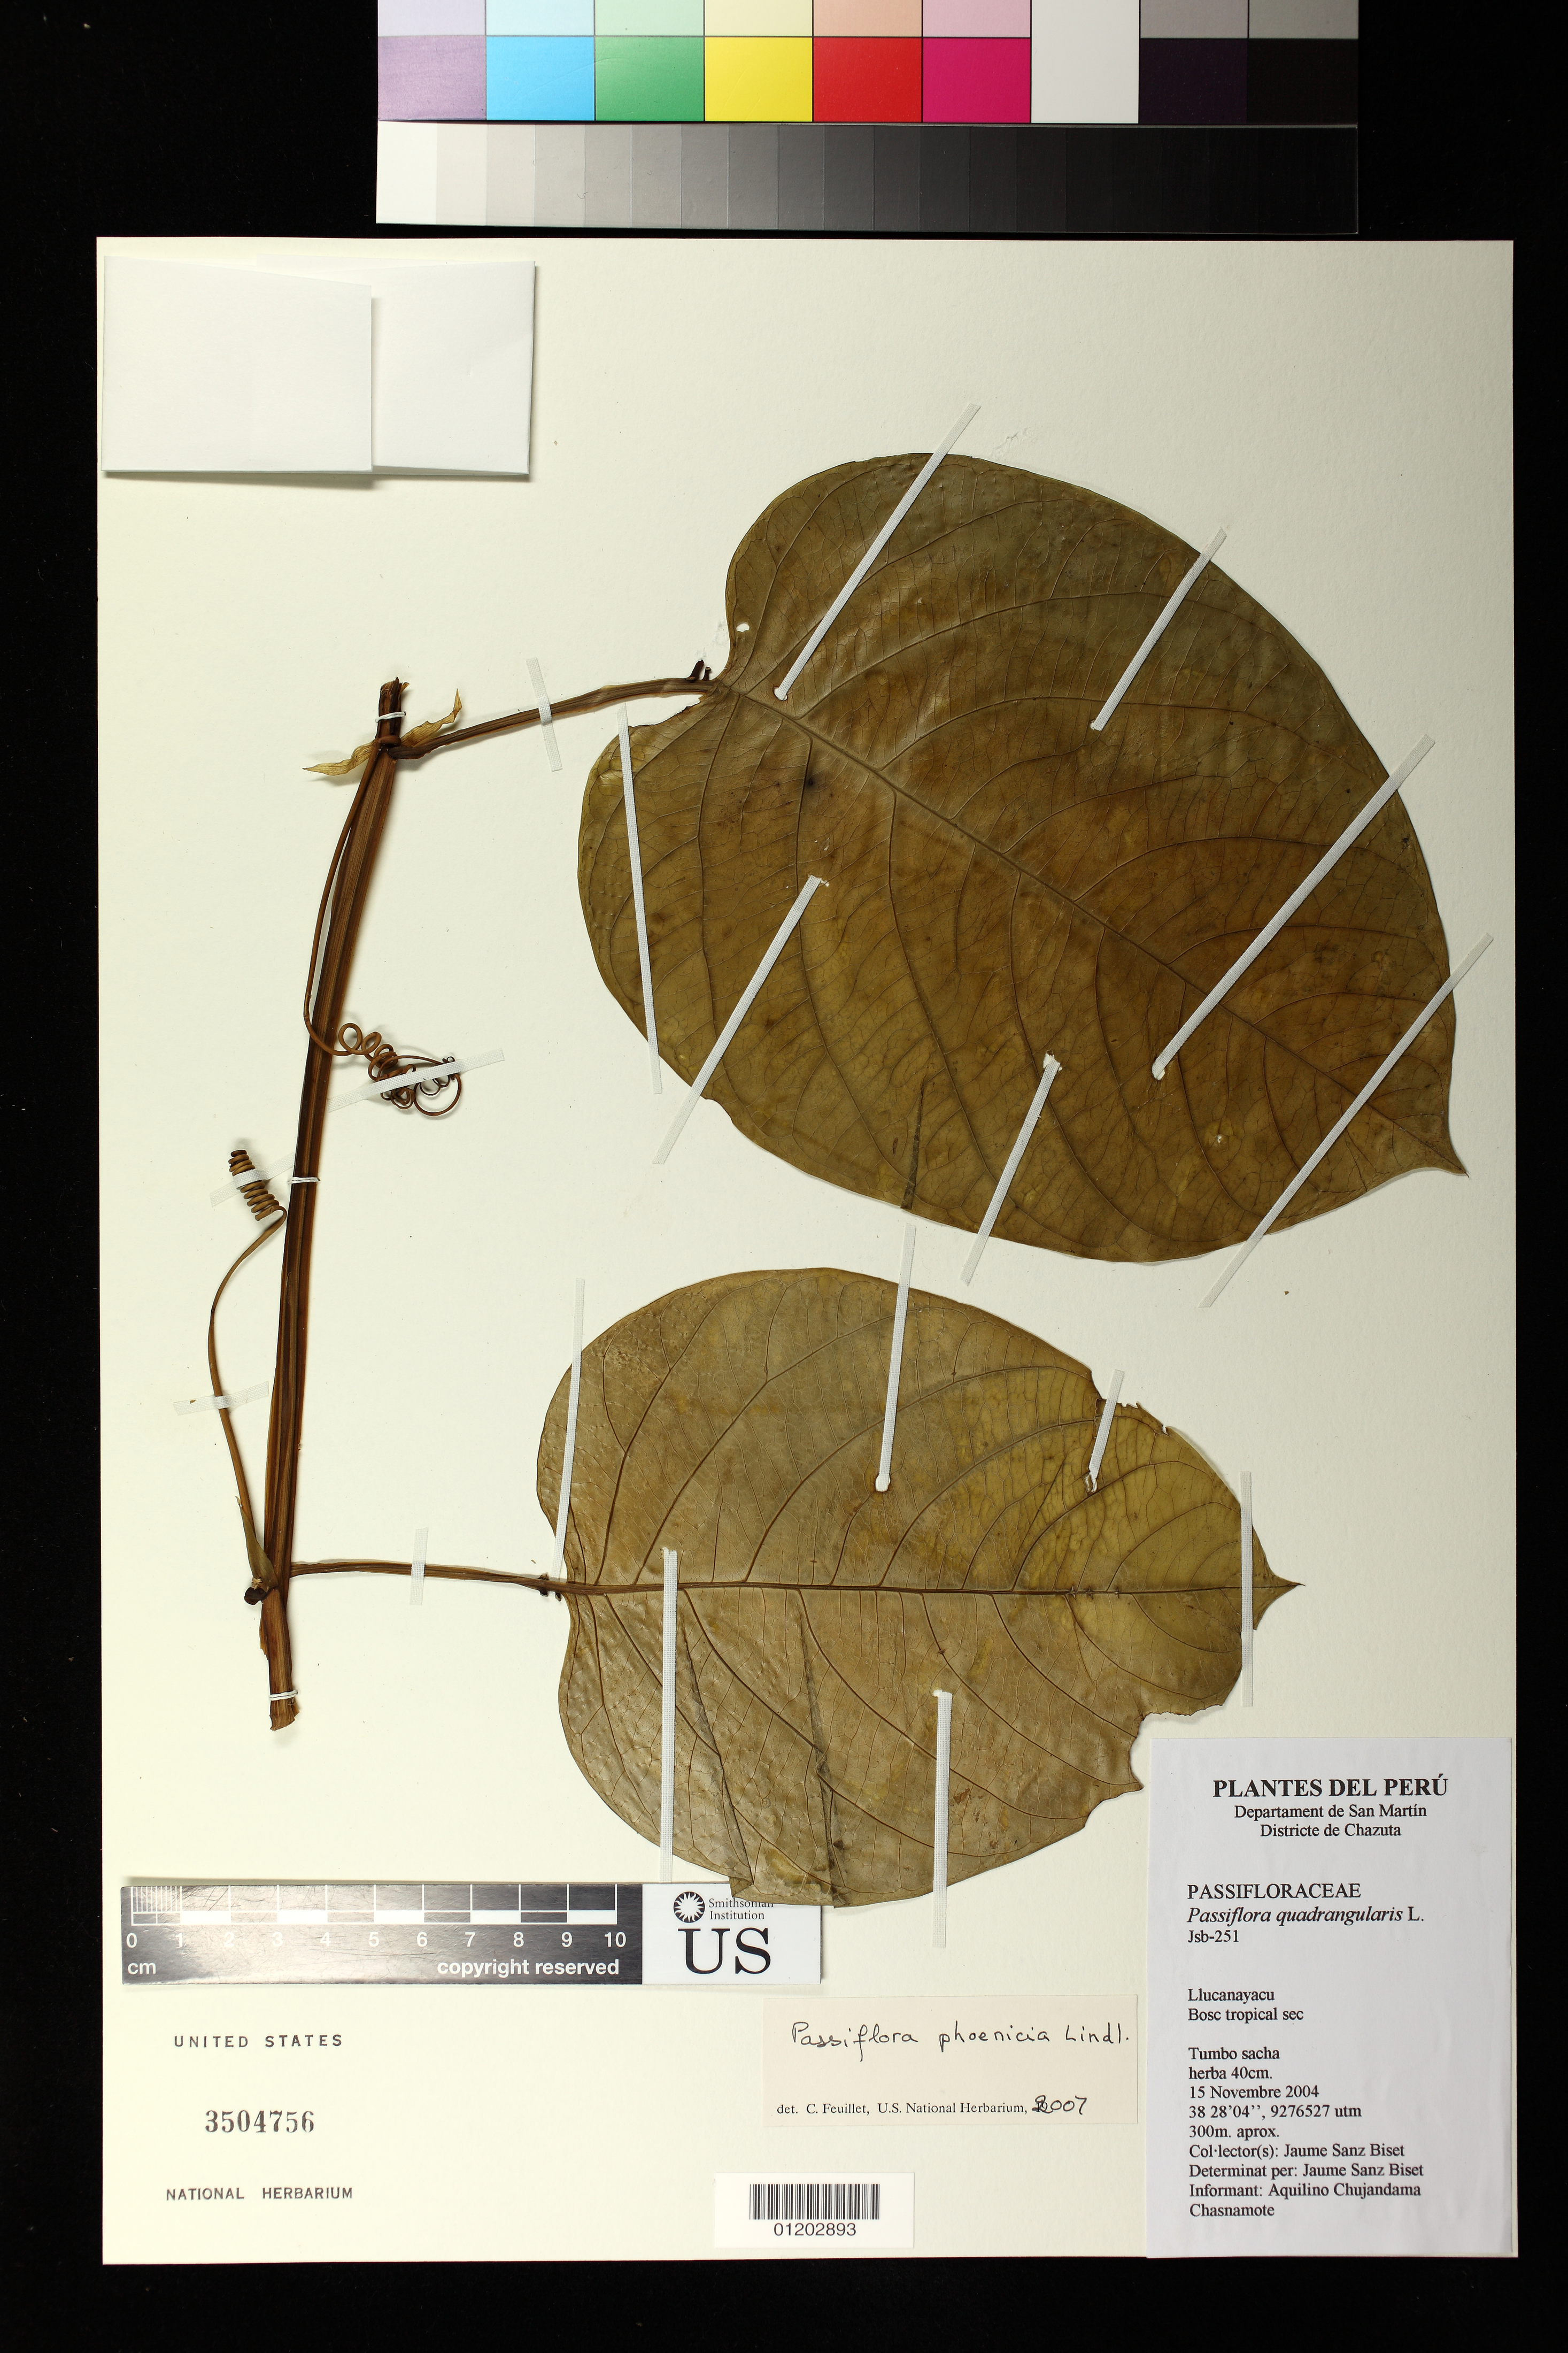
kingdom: Plantae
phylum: Tracheophyta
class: Magnoliopsida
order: Malpighiales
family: Passifloraceae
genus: Passiflora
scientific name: Passiflora phoenicia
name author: Lindl.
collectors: J. S. Biset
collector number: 251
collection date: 2004-11-15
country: Peru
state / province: San Martín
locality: Chazuta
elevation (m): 300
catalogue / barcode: US 3504756